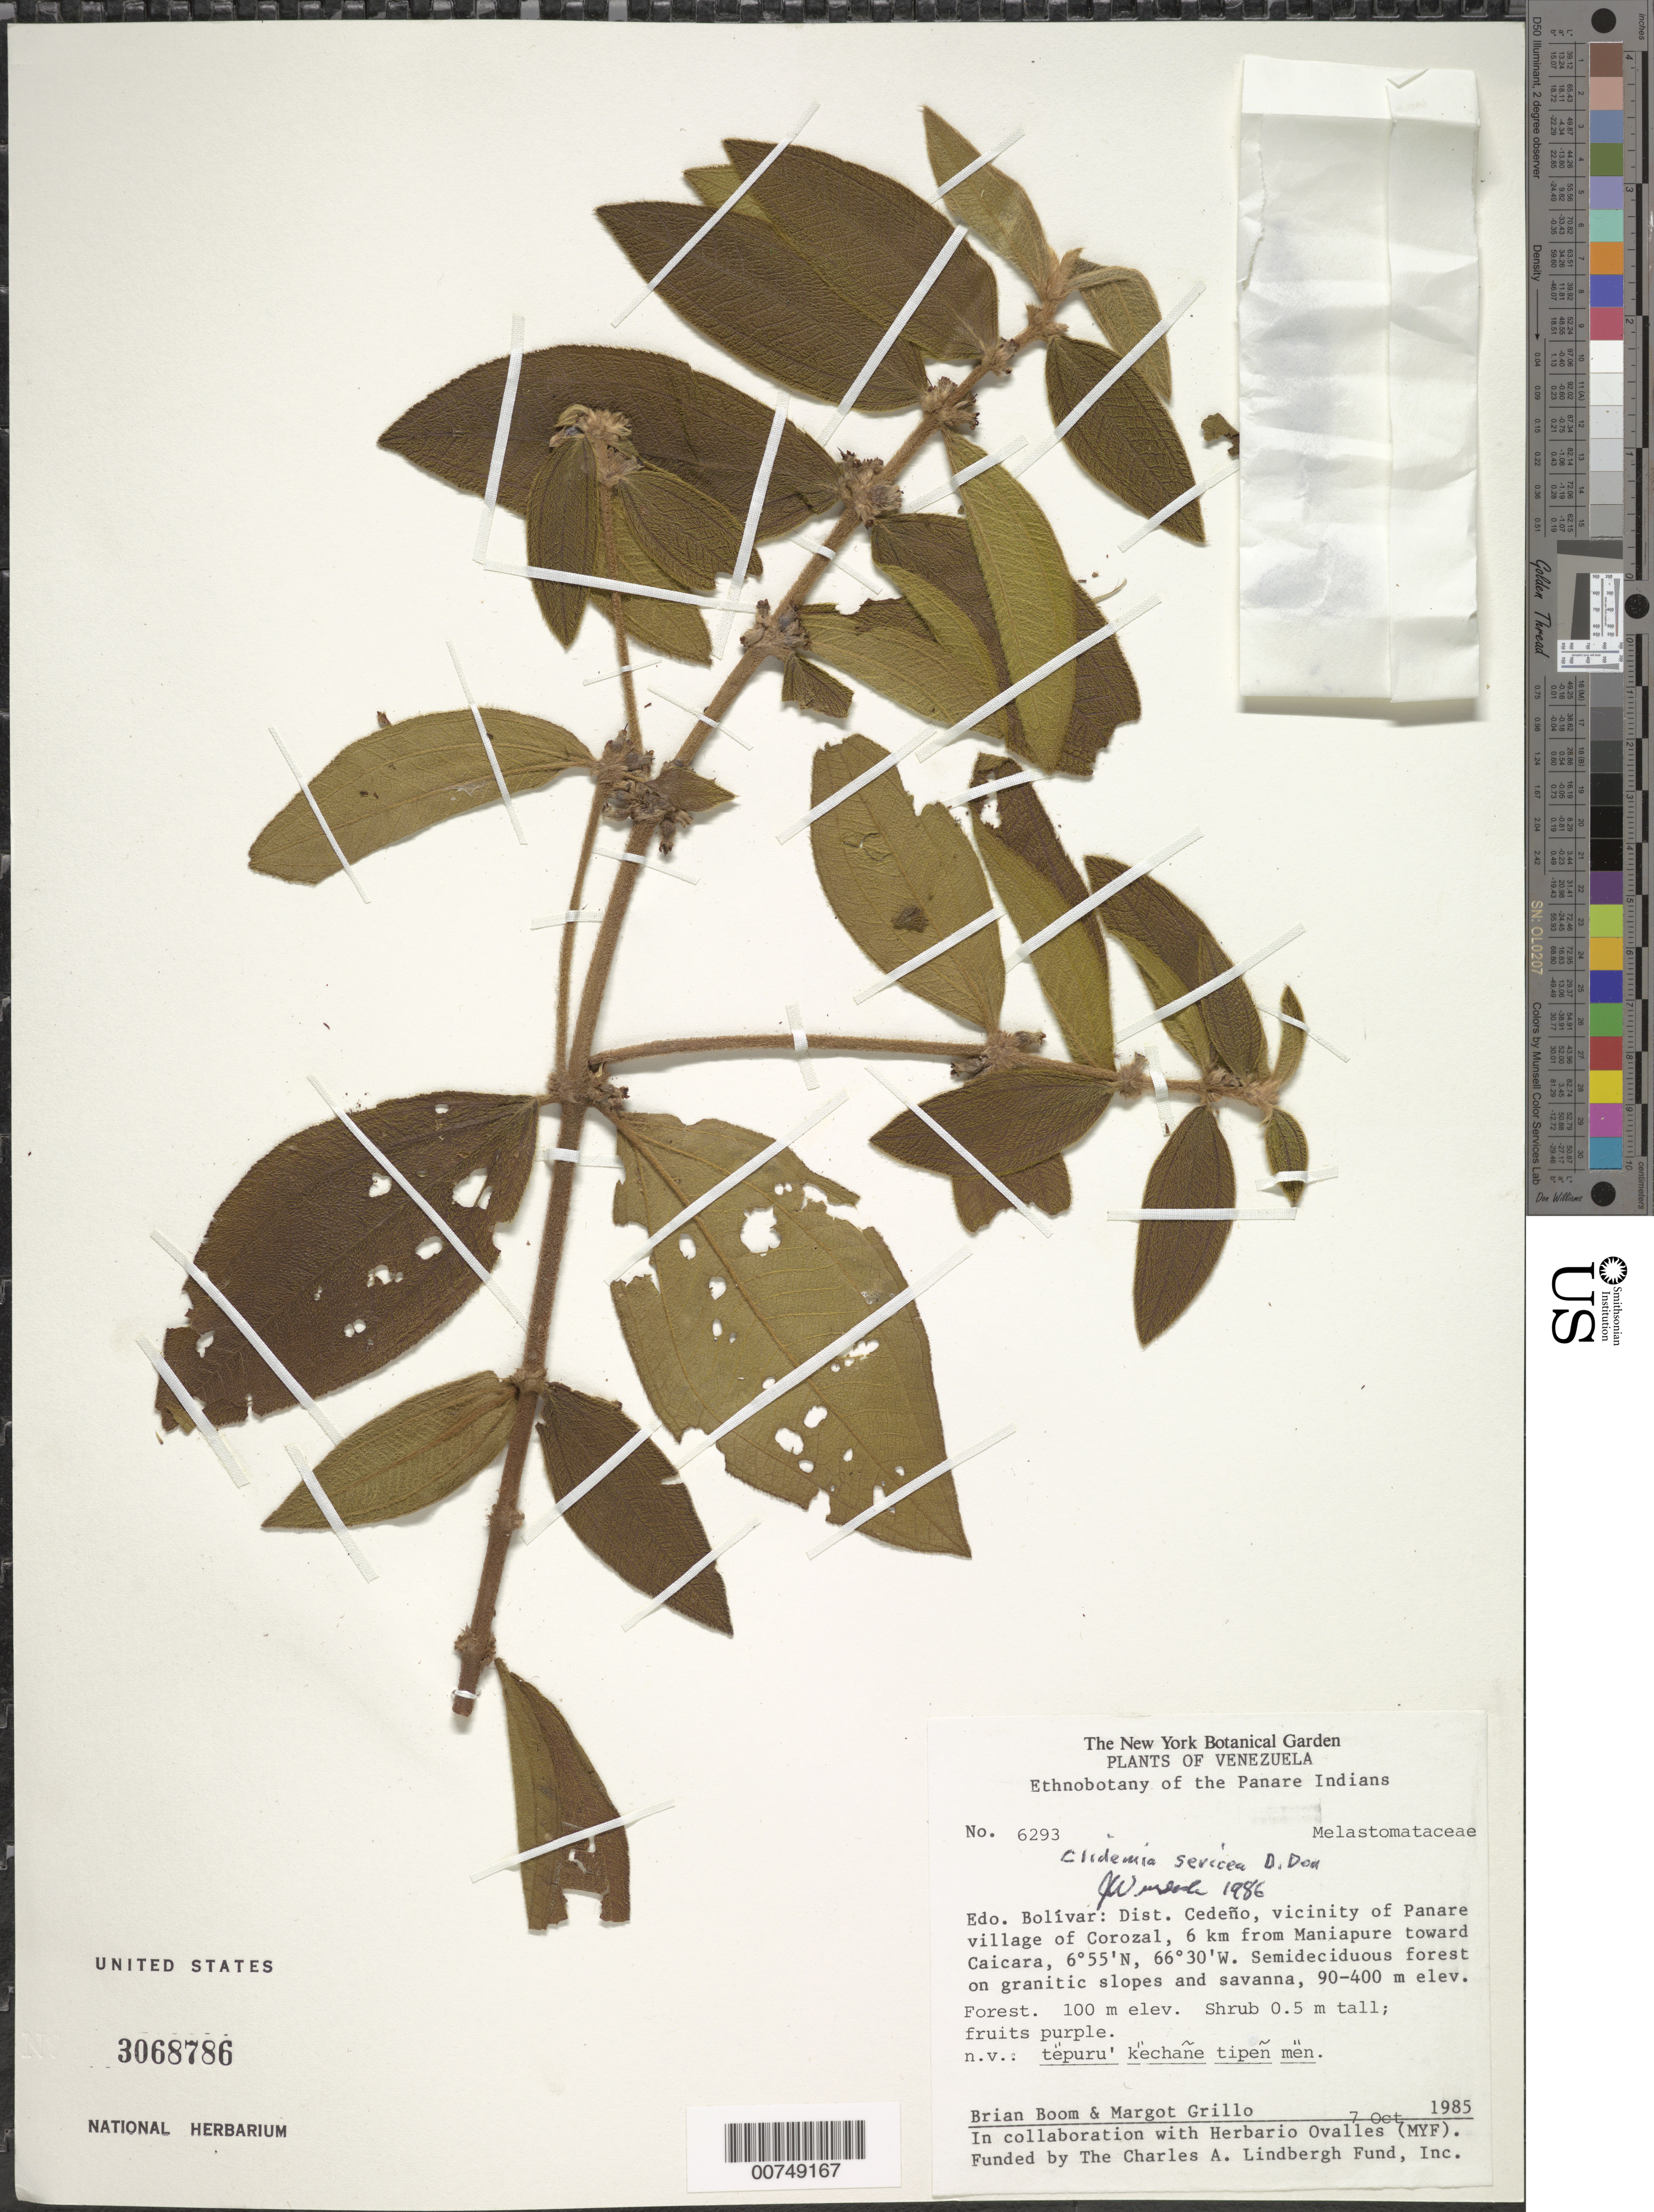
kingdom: Plantae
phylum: Tracheophyta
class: Magnoliopsida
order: Myrtales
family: Melastomataceae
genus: Clidemia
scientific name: Clidemia sericea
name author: D. Don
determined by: Wurdack, John J., (US), US (UNITED STATES)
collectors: B. M. Boom & M. Grillo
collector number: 6293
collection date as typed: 7-Oct-85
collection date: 1985-10-07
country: Venezuela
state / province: Bolívar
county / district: Cedeño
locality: Panare village of Corozal, vic., 6 km from Maniapure toward Caicara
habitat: Semideciduous forest on granitic slopes and savanna; forest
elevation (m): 100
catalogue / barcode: US 3068786